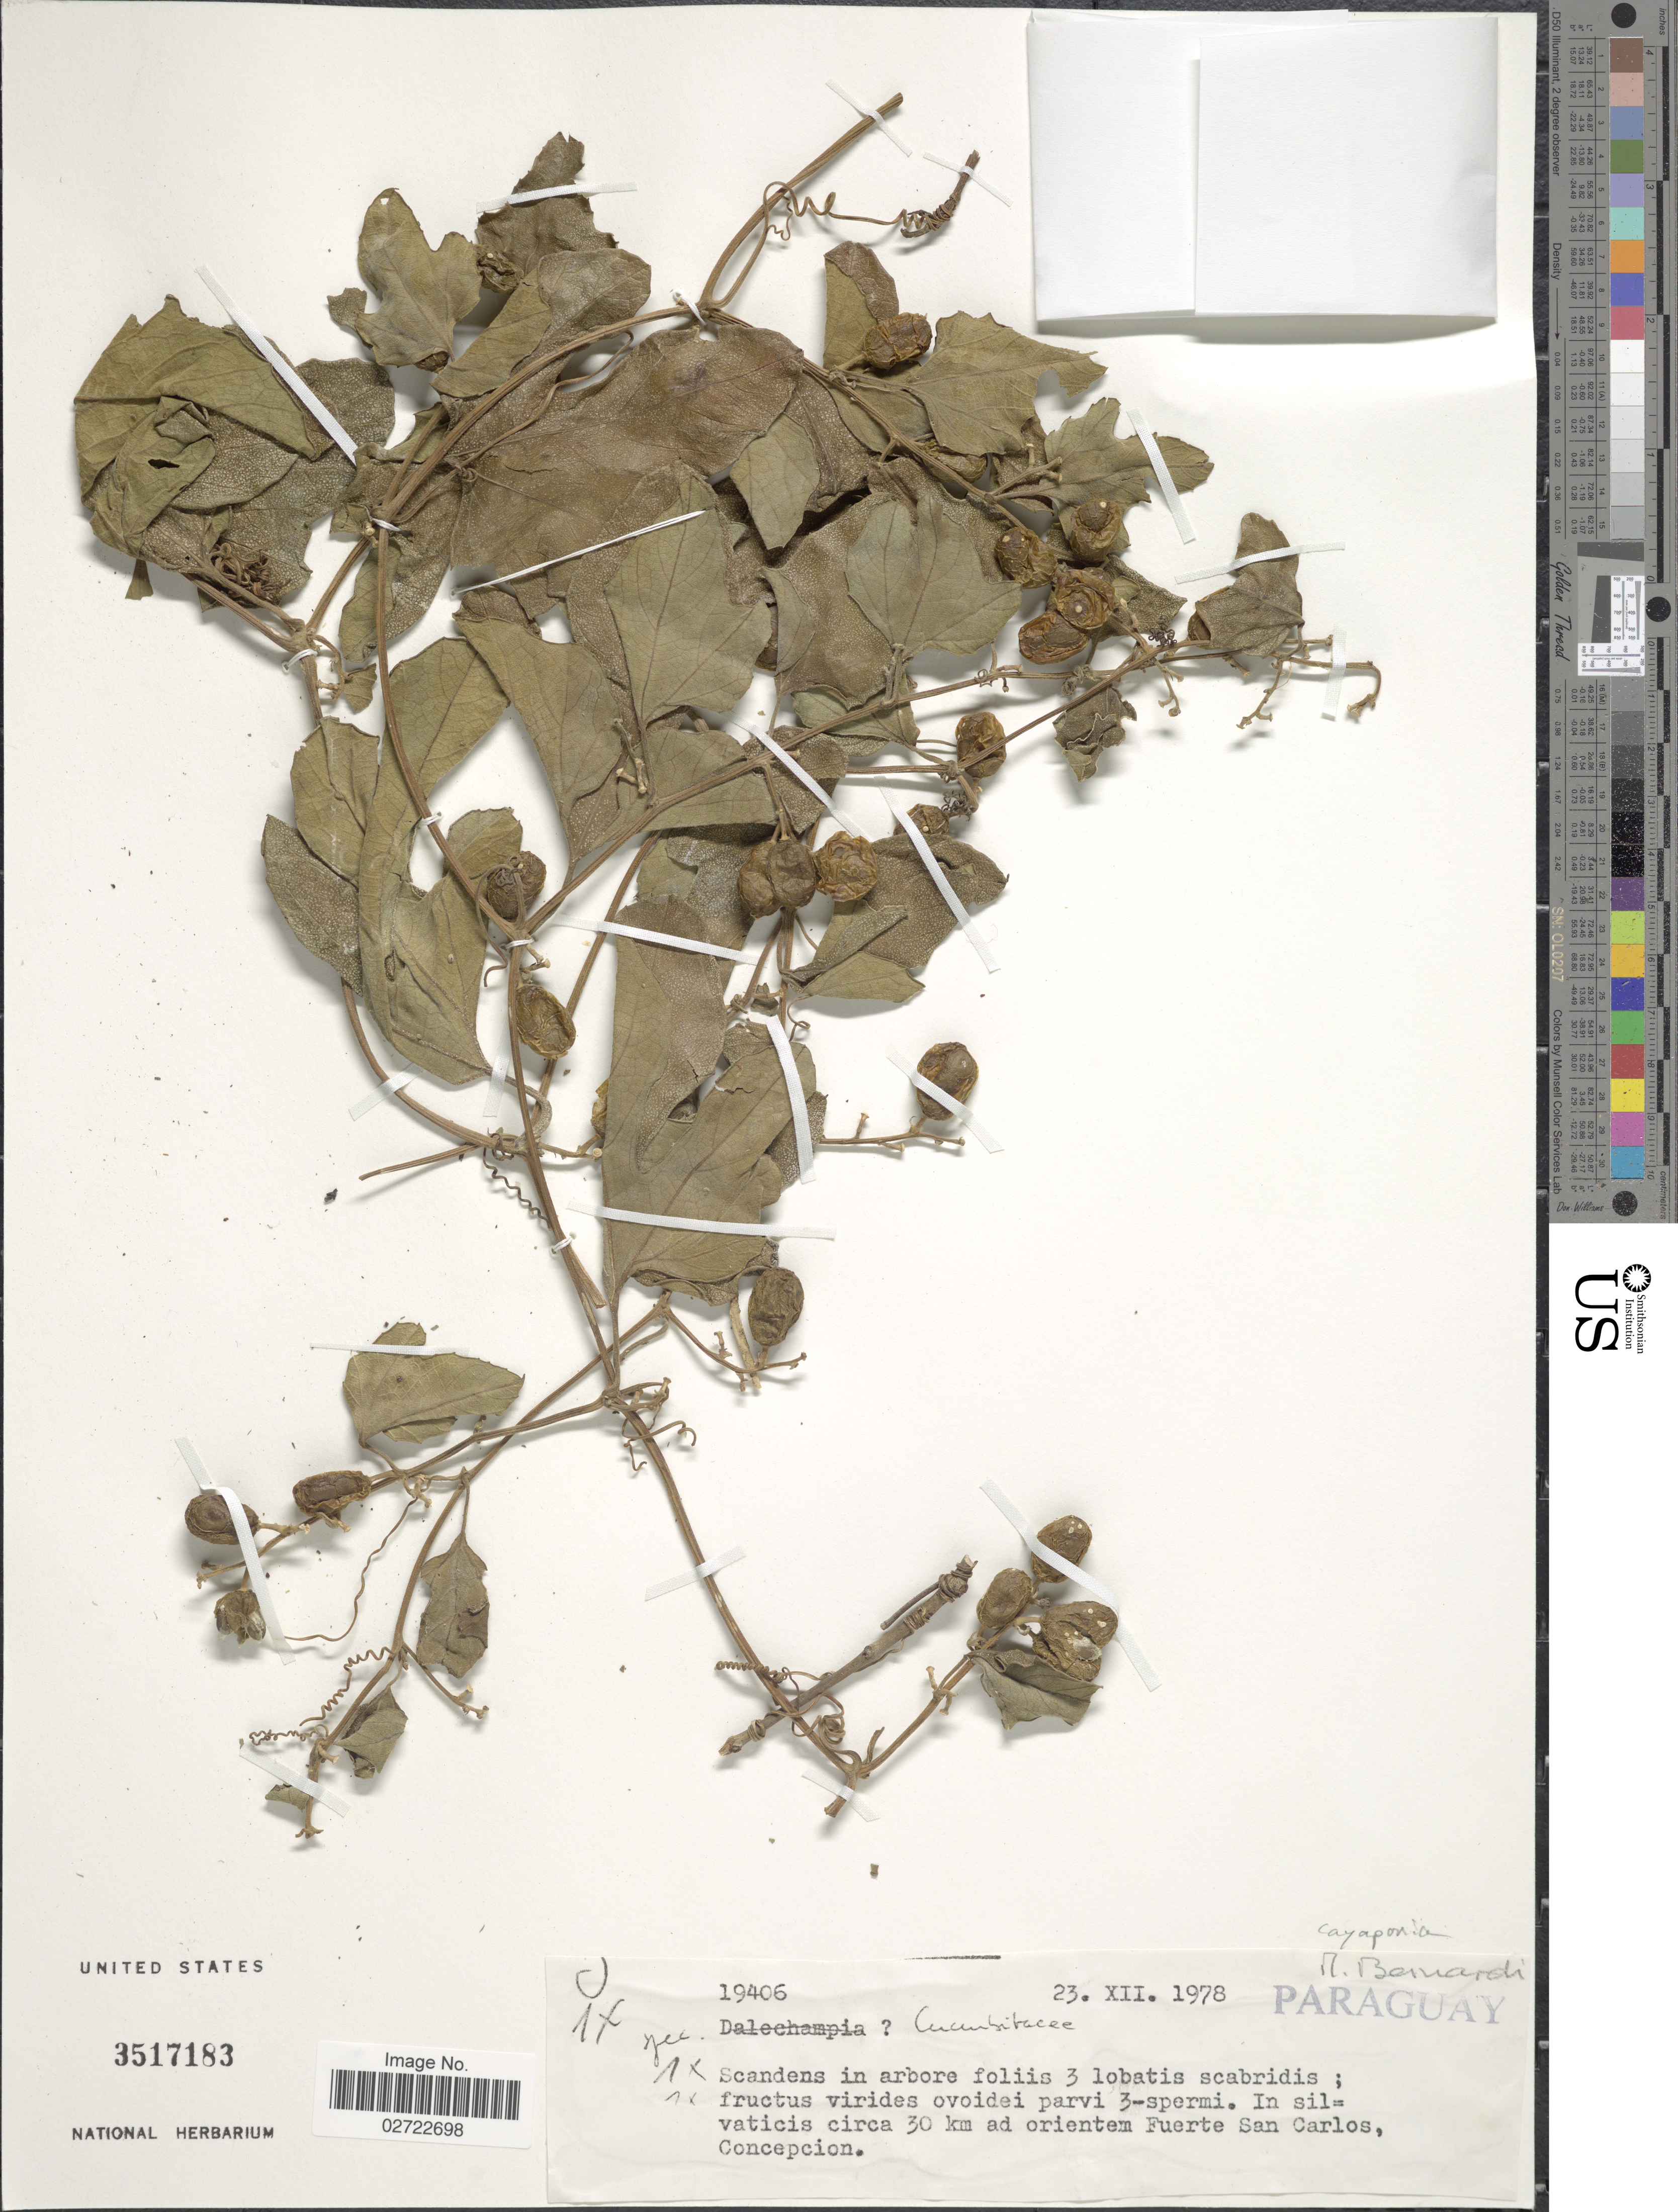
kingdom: Plantae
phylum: Tracheophyta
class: Magnoliopsida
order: Cucurbitales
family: Cucurbitaceae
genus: Cayaponia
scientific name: Cayaponia glandulosa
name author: (Poepp. & Endl.) Cogn.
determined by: Nee, Michael H.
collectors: M. Bernardi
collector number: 19406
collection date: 1978-12-23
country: Paraguay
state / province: Concepcion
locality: Circa 30 km ad orientem Fierte San Carlos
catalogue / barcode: US 3517183